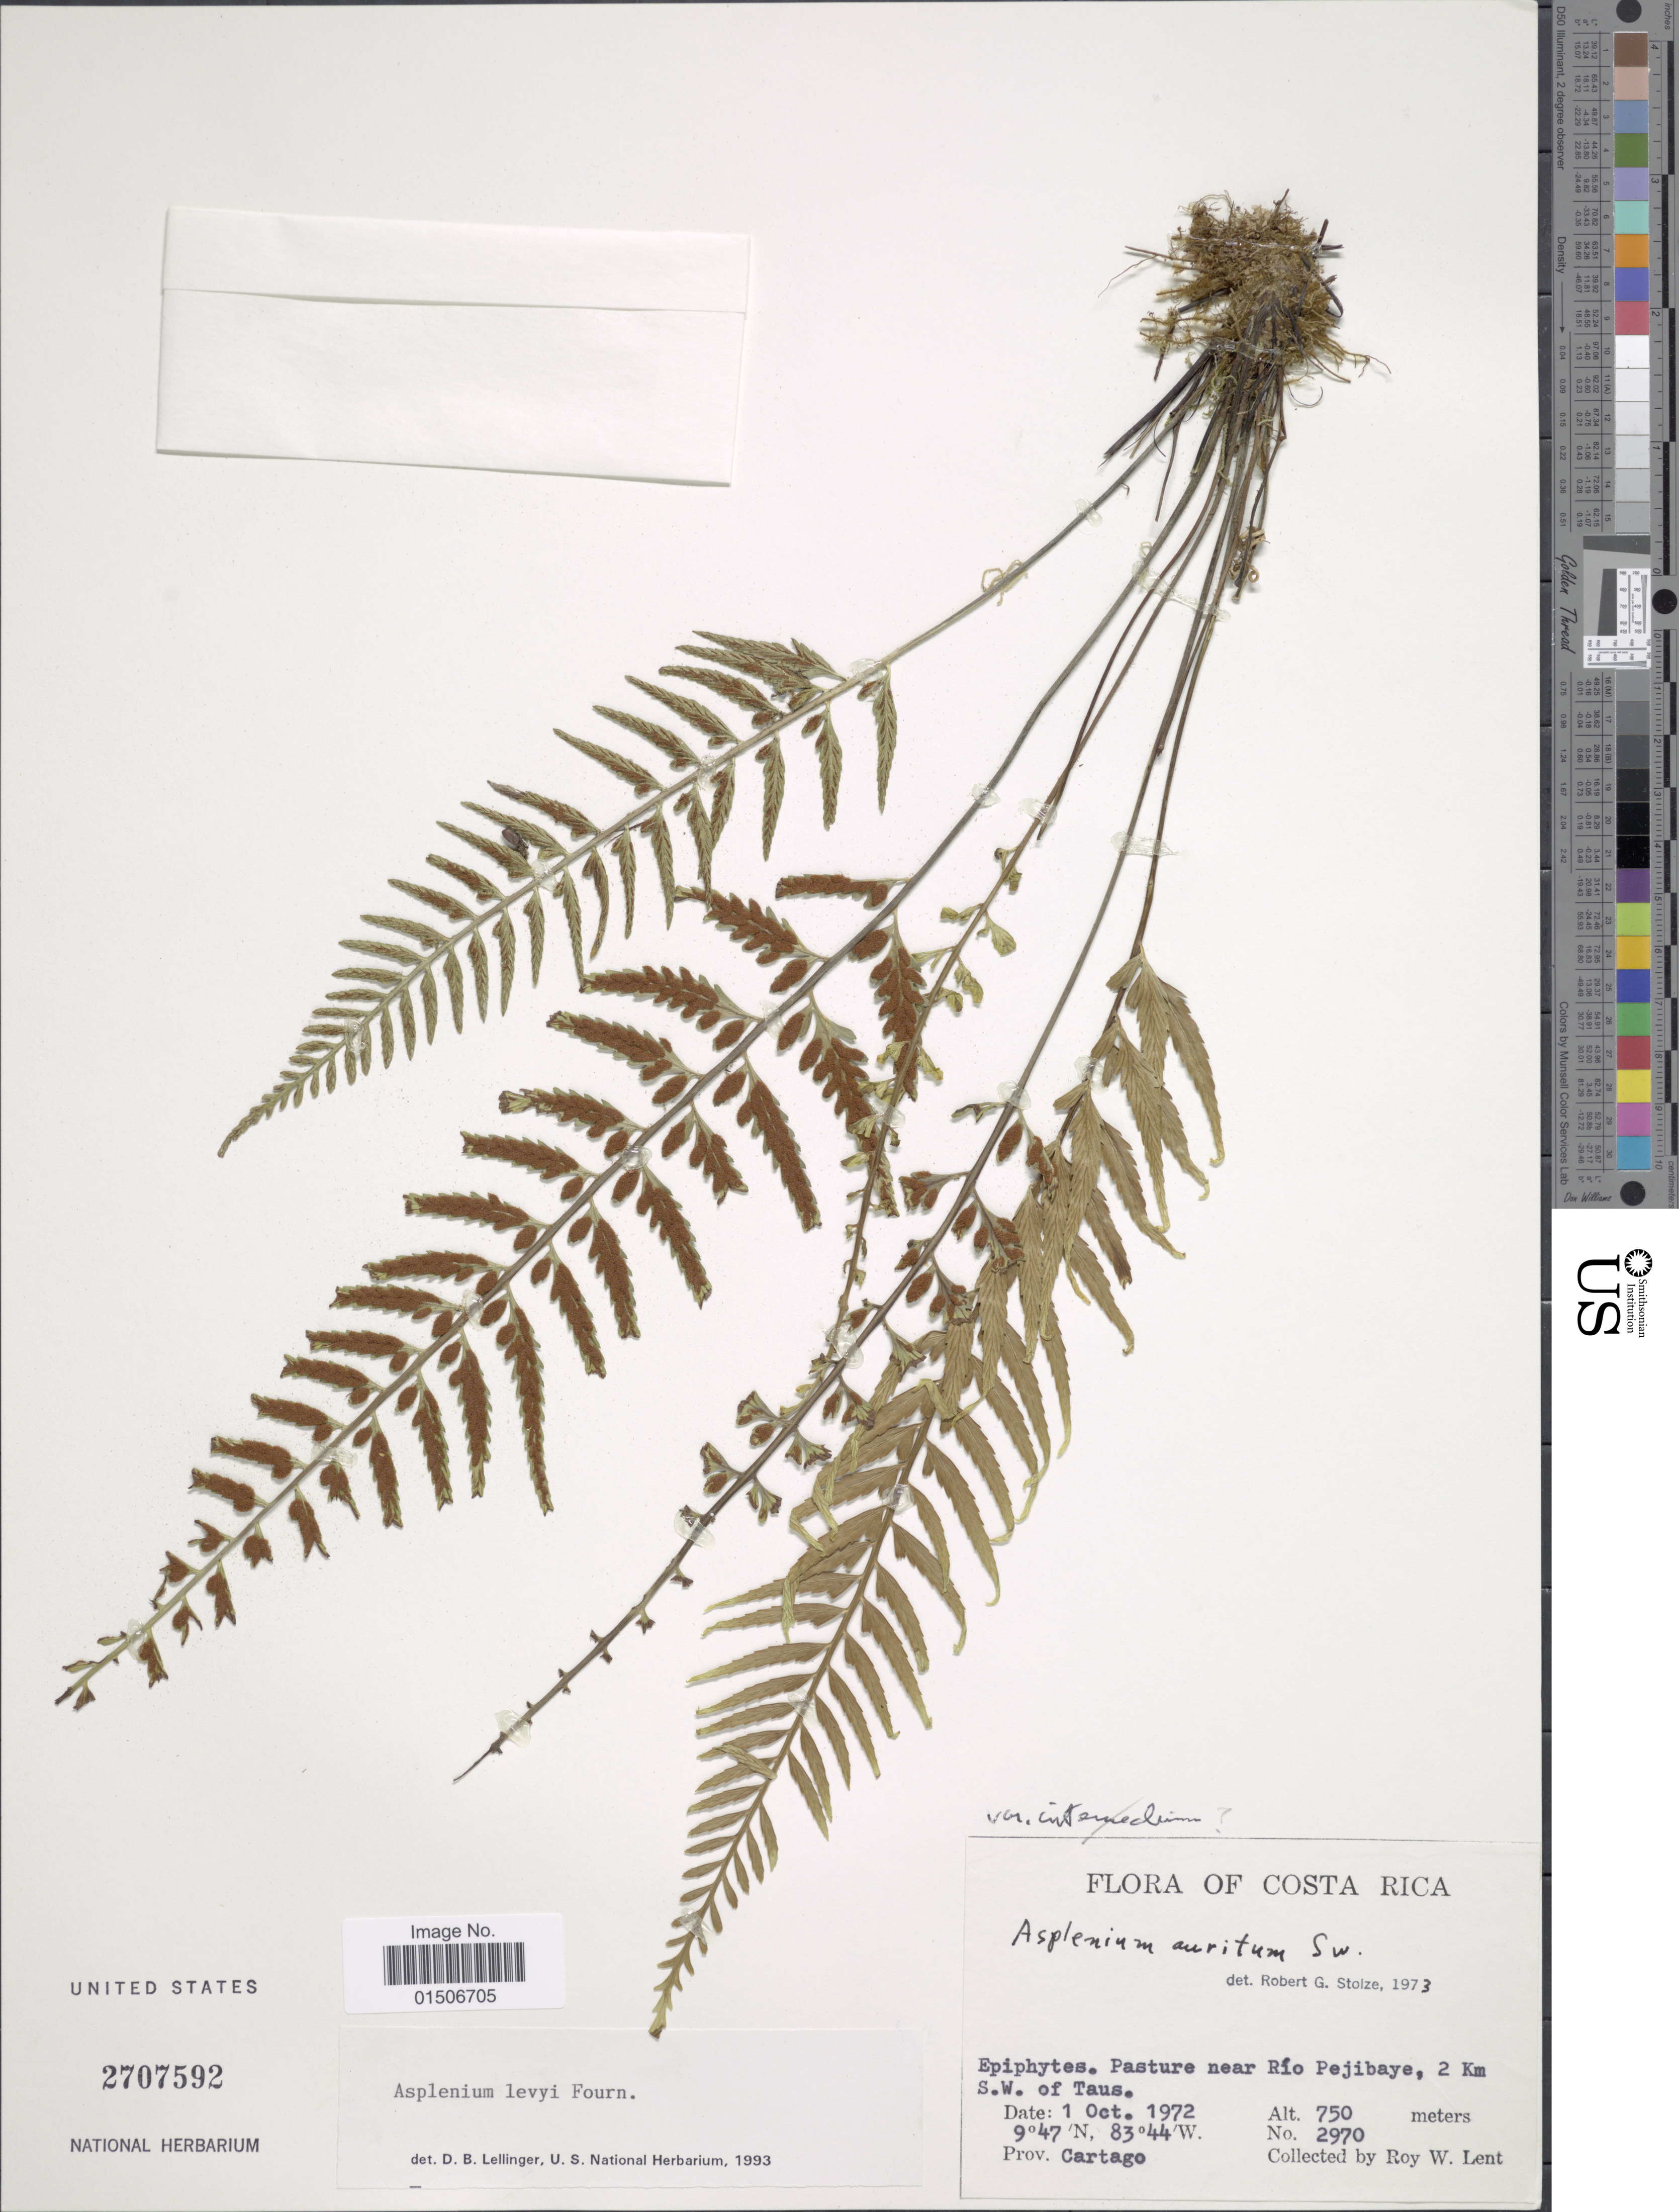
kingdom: Plantae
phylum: Tracheophyta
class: Polypodiopsida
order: Polypodiales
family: Aspleniaceae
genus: Asplenium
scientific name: Asplenium levyi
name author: E. Fourn.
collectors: R. W. Lent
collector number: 2970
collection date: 1972-10-01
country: Costa Rica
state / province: Cartago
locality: Pasture near Río Pejibaye, 2 Km S.W. of taus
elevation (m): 750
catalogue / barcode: US 2707592